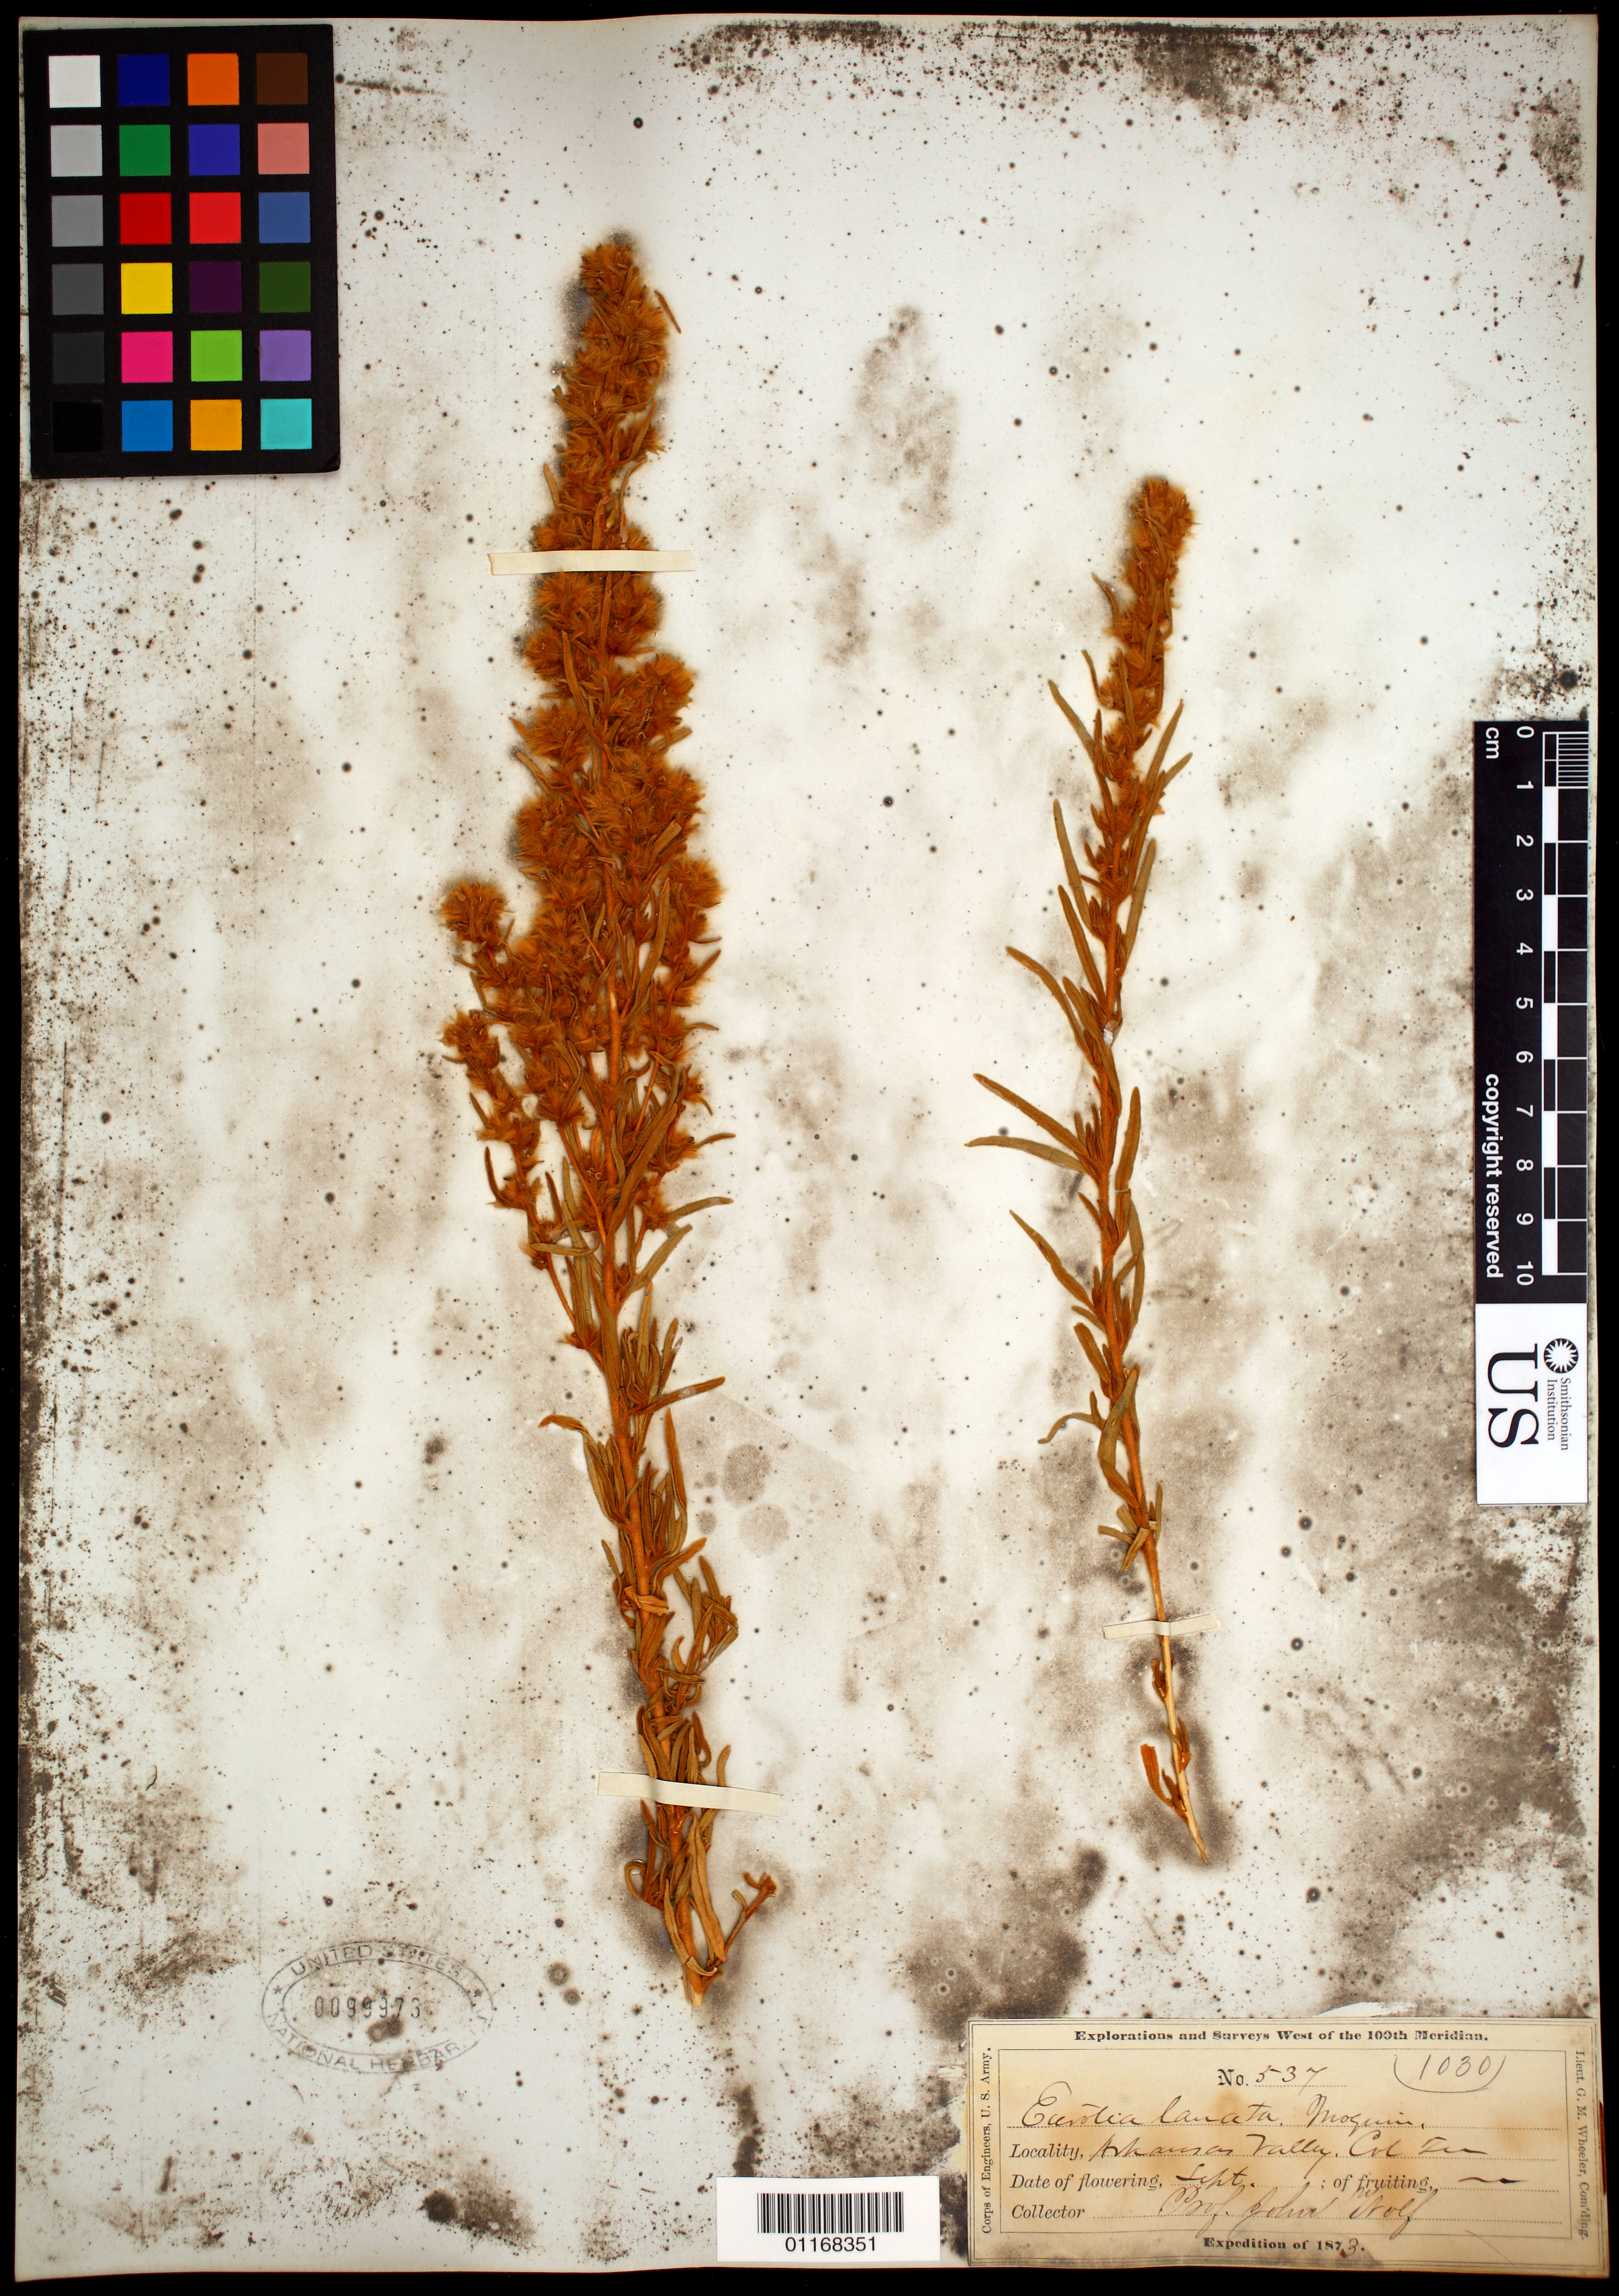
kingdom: Plantae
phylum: Tracheophyta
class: Magnoliopsida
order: Caryophyllales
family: Amaranthaceae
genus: Krascheninnikovia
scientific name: Krascheninnikovia lanata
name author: (Pursh) A. Meeuse & A.Smit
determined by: U.S. National Herbarium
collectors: J. Wolf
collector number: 537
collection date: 1873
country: United States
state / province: Colorado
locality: Arkansas Valley.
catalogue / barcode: US 99973